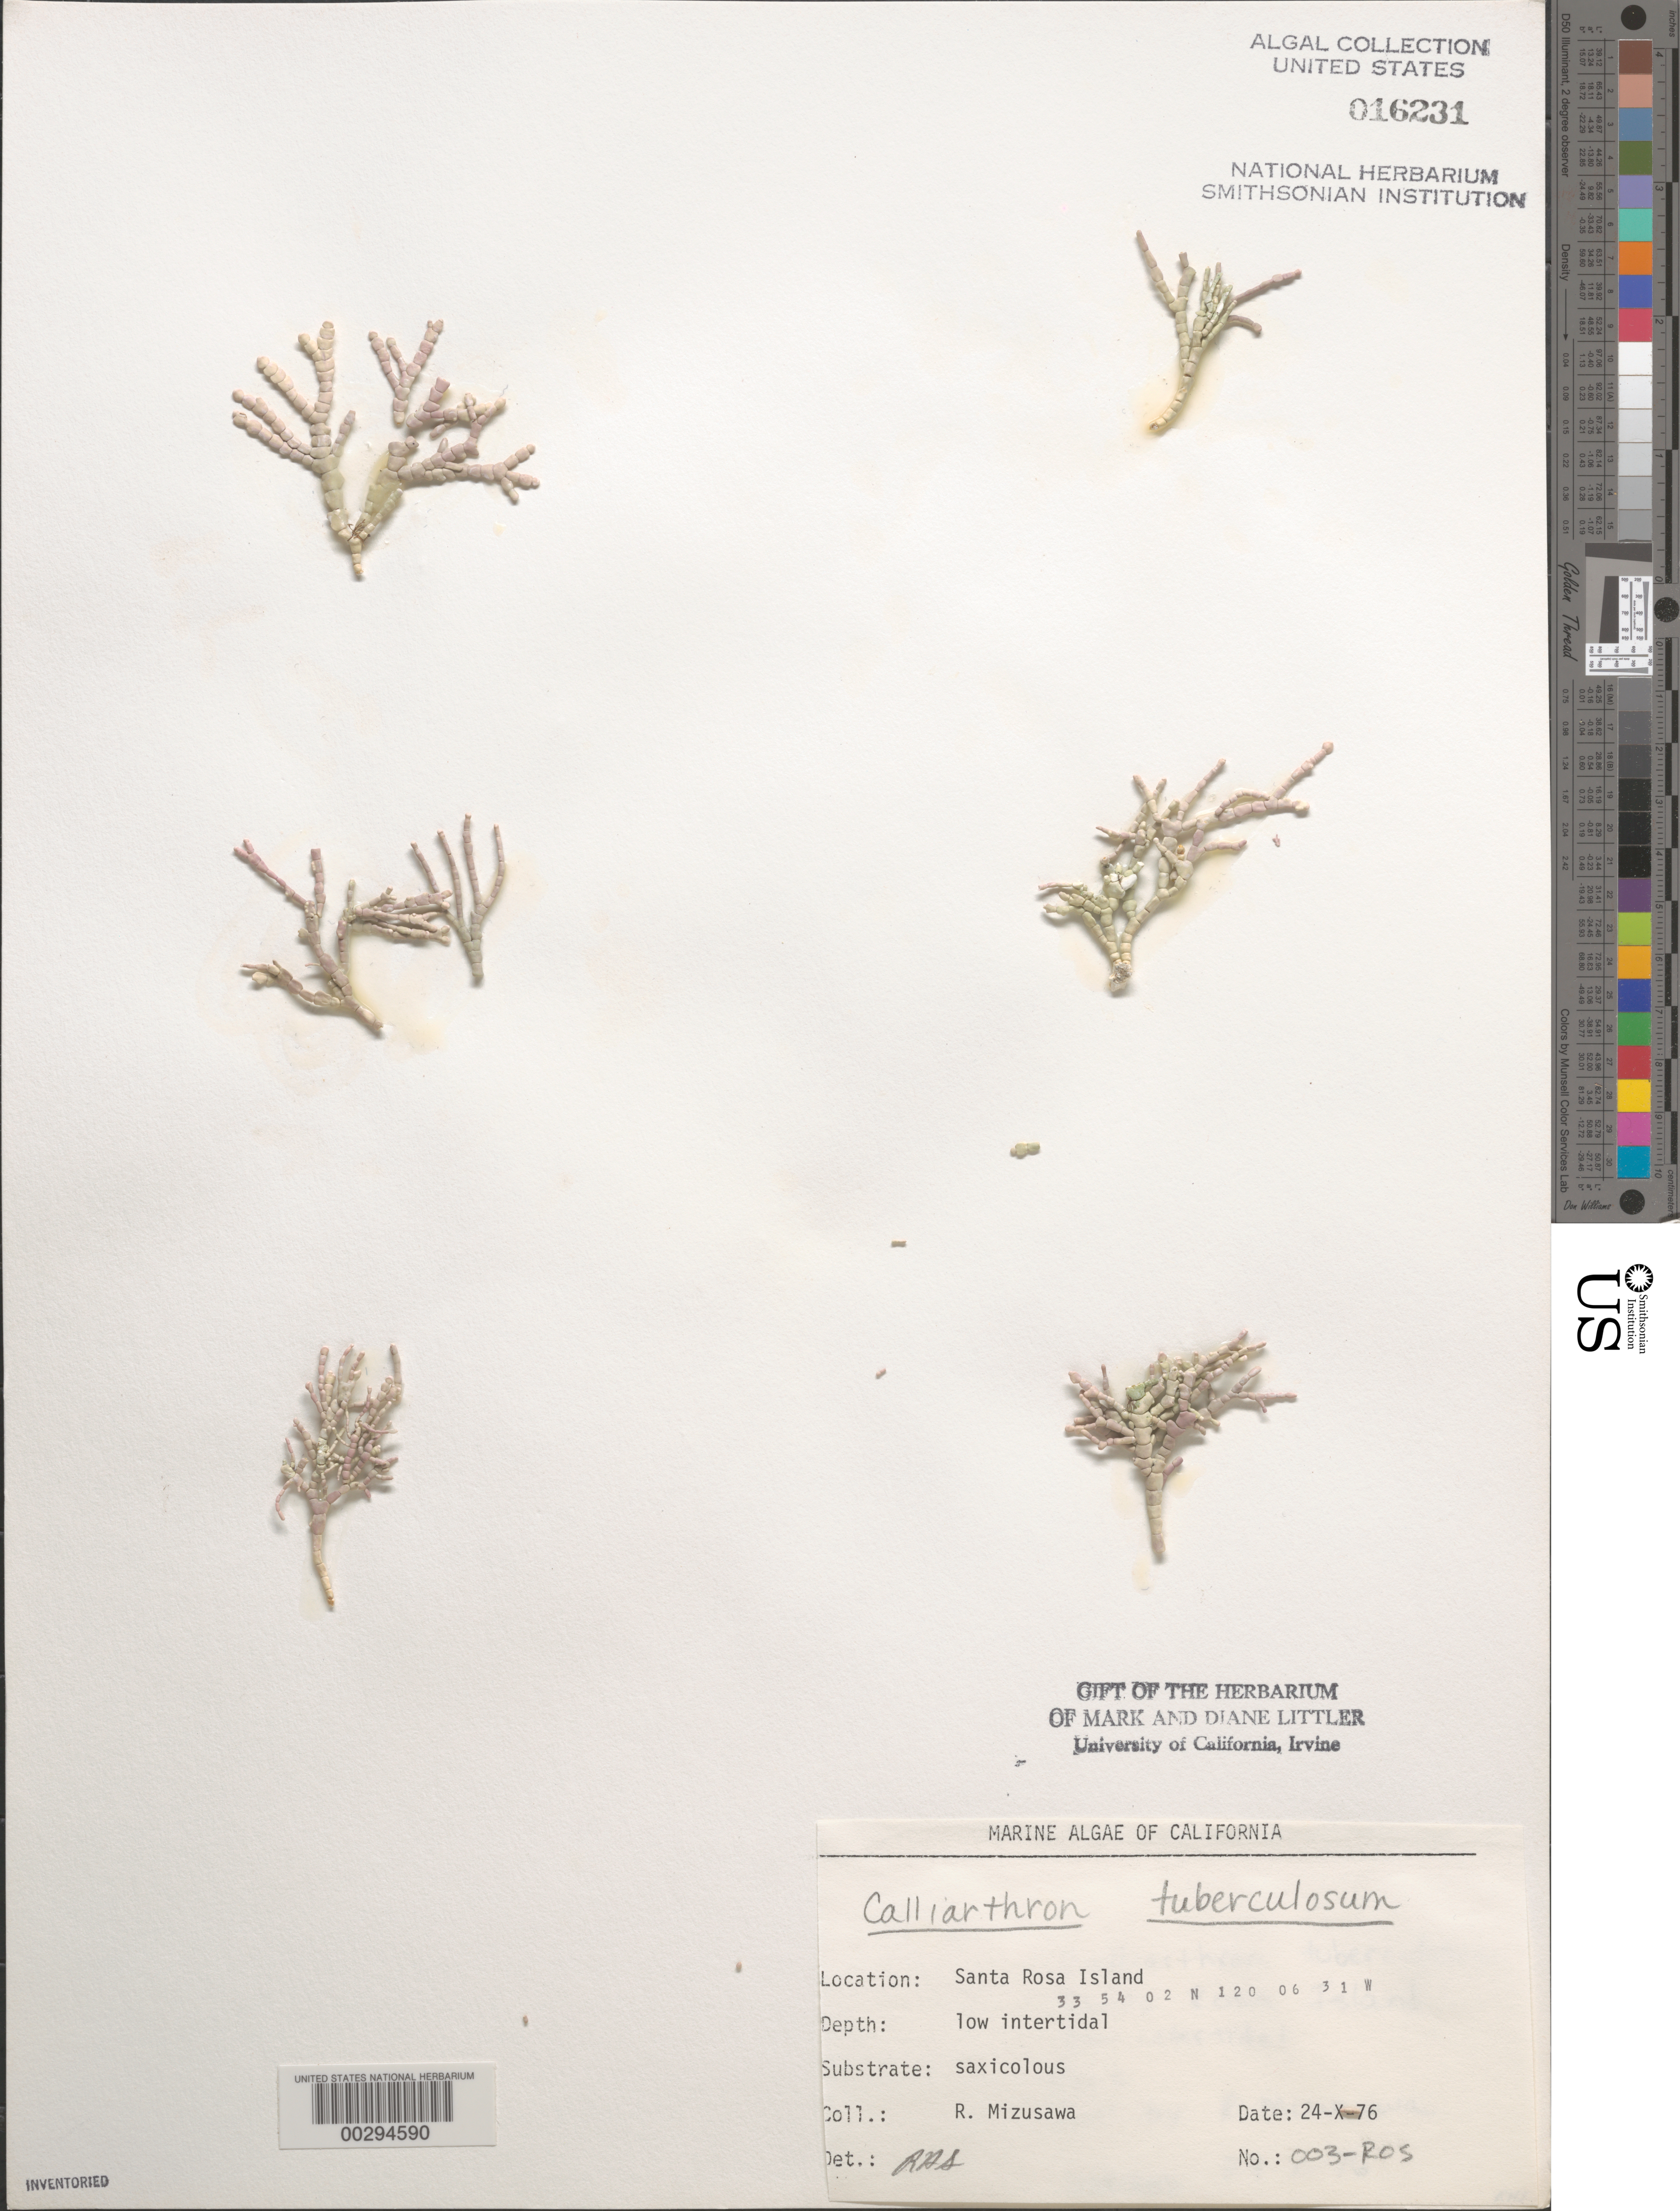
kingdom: Plantae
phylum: Rhodophyta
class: Florideophyceae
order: Corallinales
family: Corallinaceae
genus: Calliarthron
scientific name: Calliarthron tuberculosum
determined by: Sims, Robert H.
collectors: R. Mizusawa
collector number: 003-ros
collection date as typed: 24 Oct 1976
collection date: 1976-10-24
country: United States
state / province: California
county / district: Santa Barbara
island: Santa Rosa Island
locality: Johnson's Lee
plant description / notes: BLM-SOCALBIGHT Rocky Intertidal Survey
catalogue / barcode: US 16231